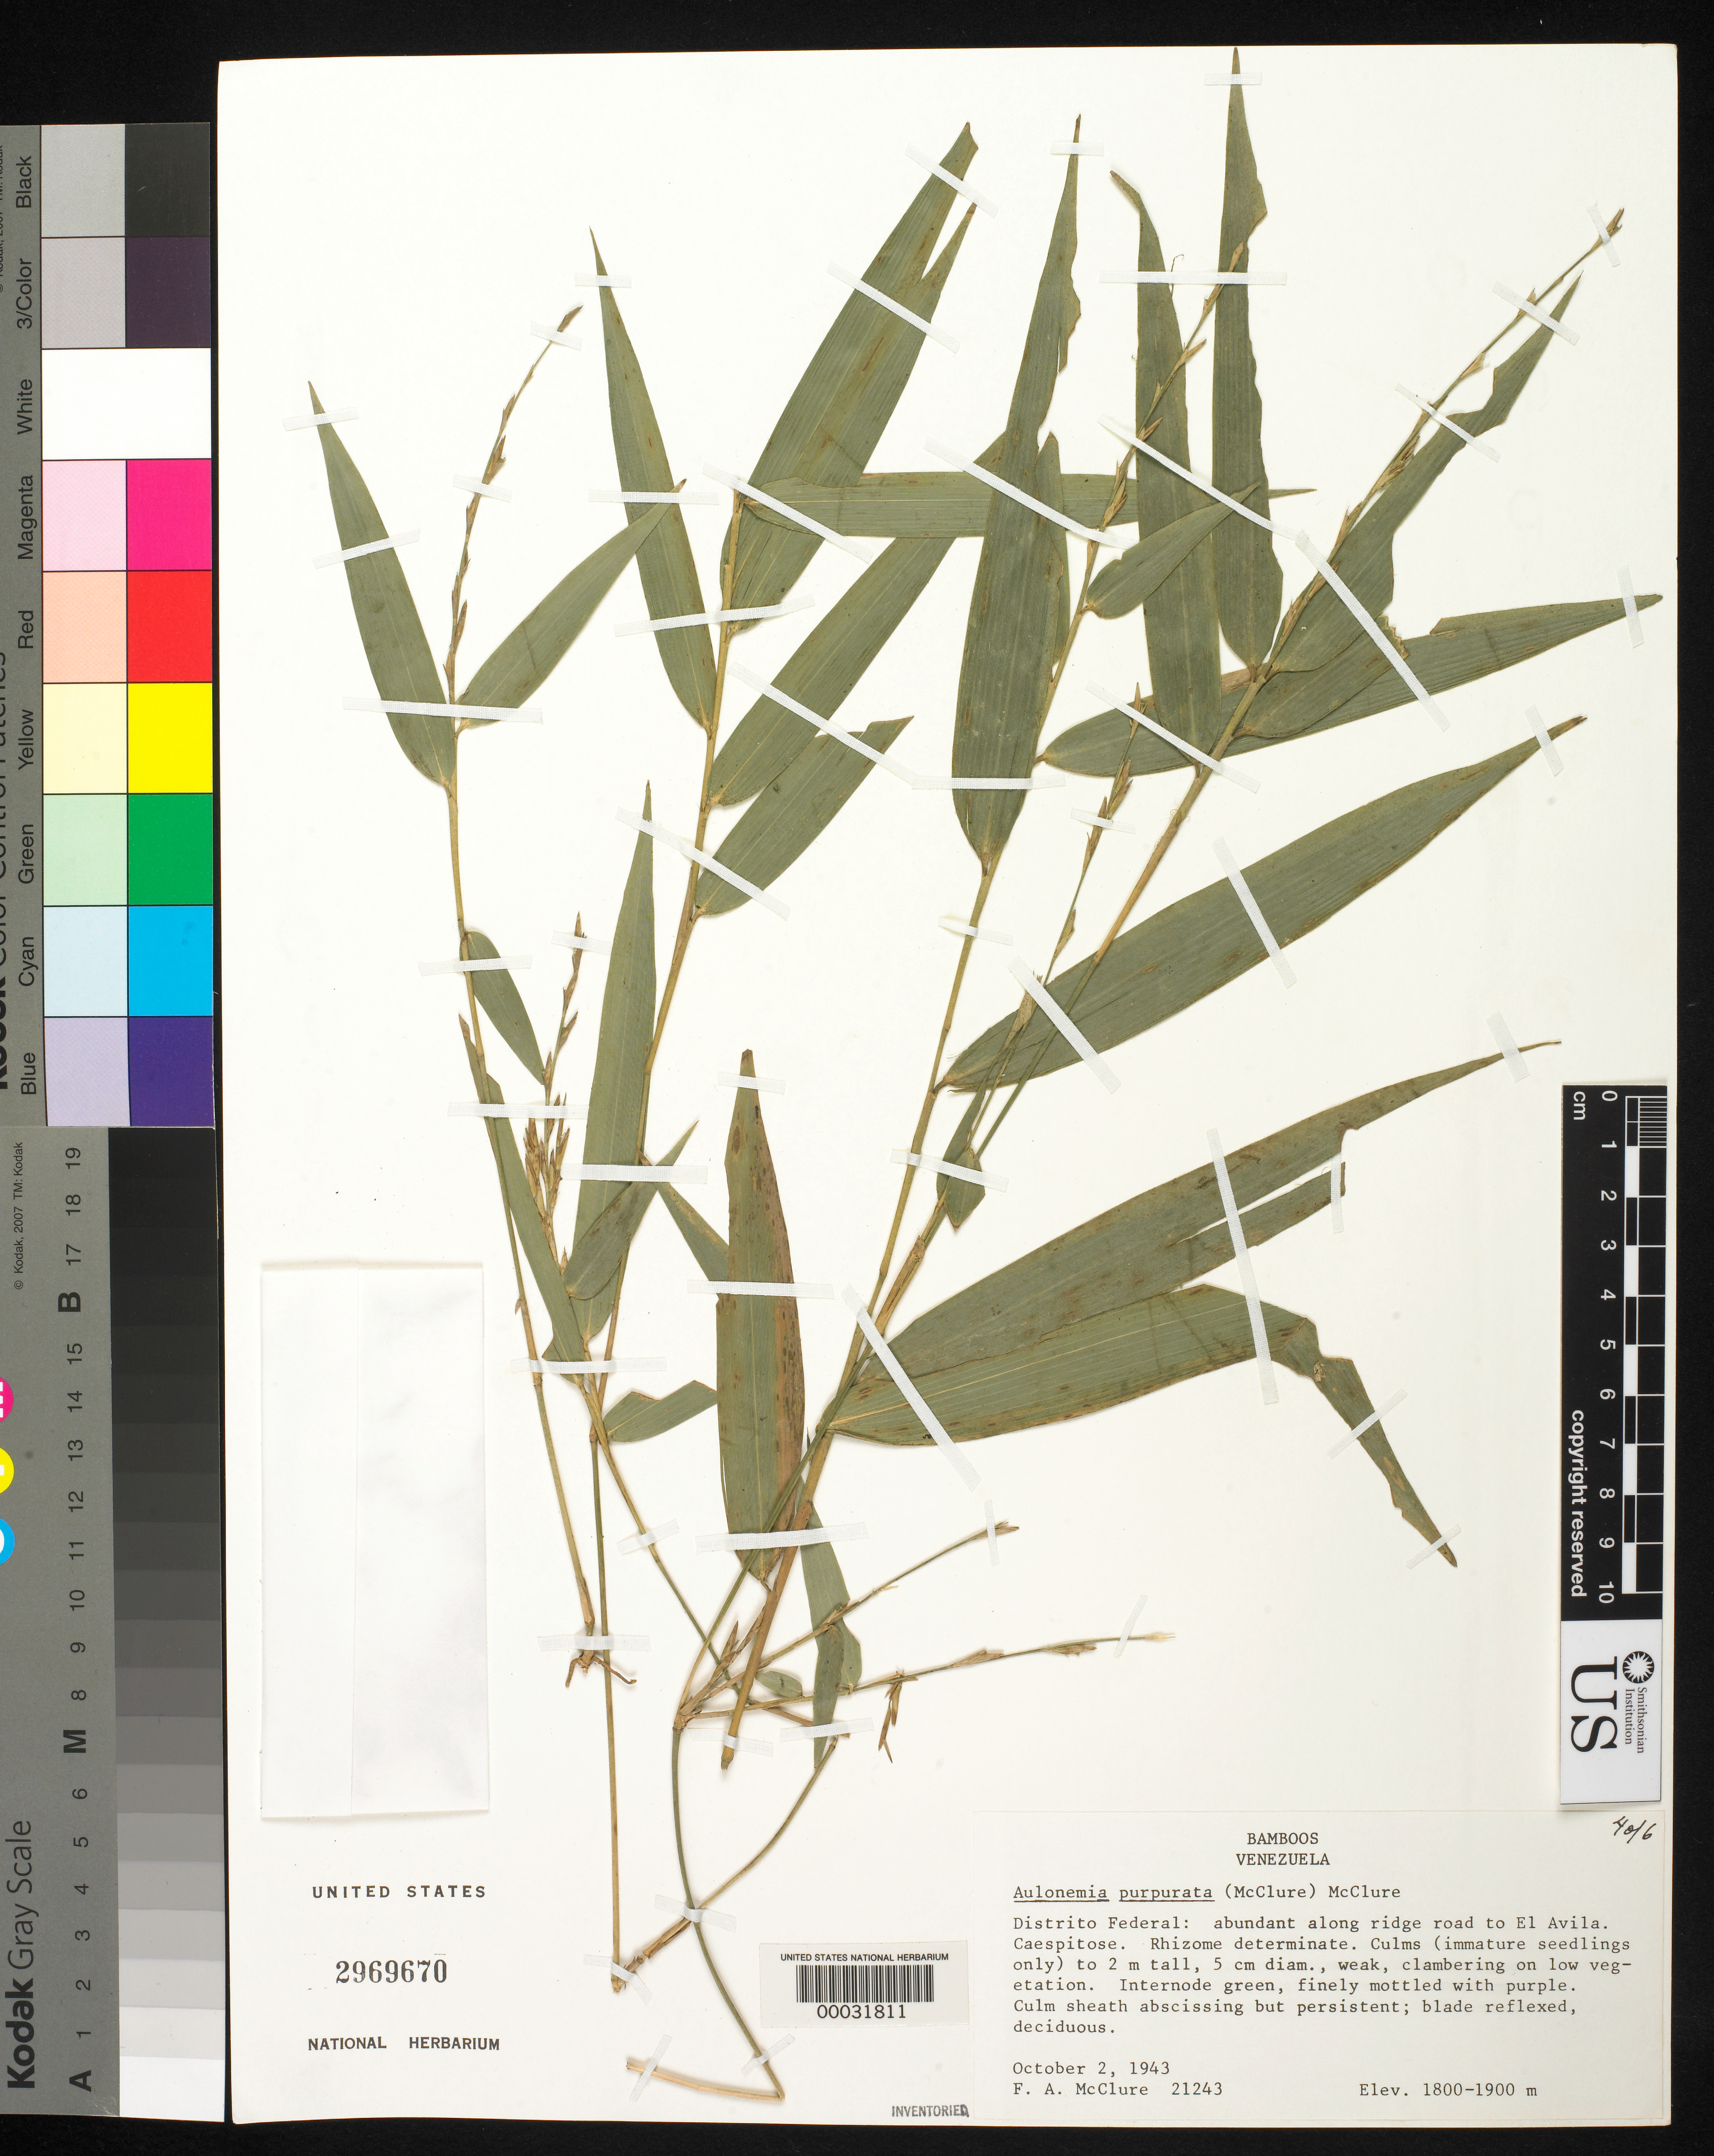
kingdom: Plantae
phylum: Tracheophyta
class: Liliopsida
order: Poales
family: Poaceae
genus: Aulonemia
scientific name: Aulonemia purpurata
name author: (McClure) McClure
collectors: F. A. McClure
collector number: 21243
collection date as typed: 02 Oct 1943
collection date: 1943-10-02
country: Venezuela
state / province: Miranda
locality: El avila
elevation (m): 1800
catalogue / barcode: US 2969670